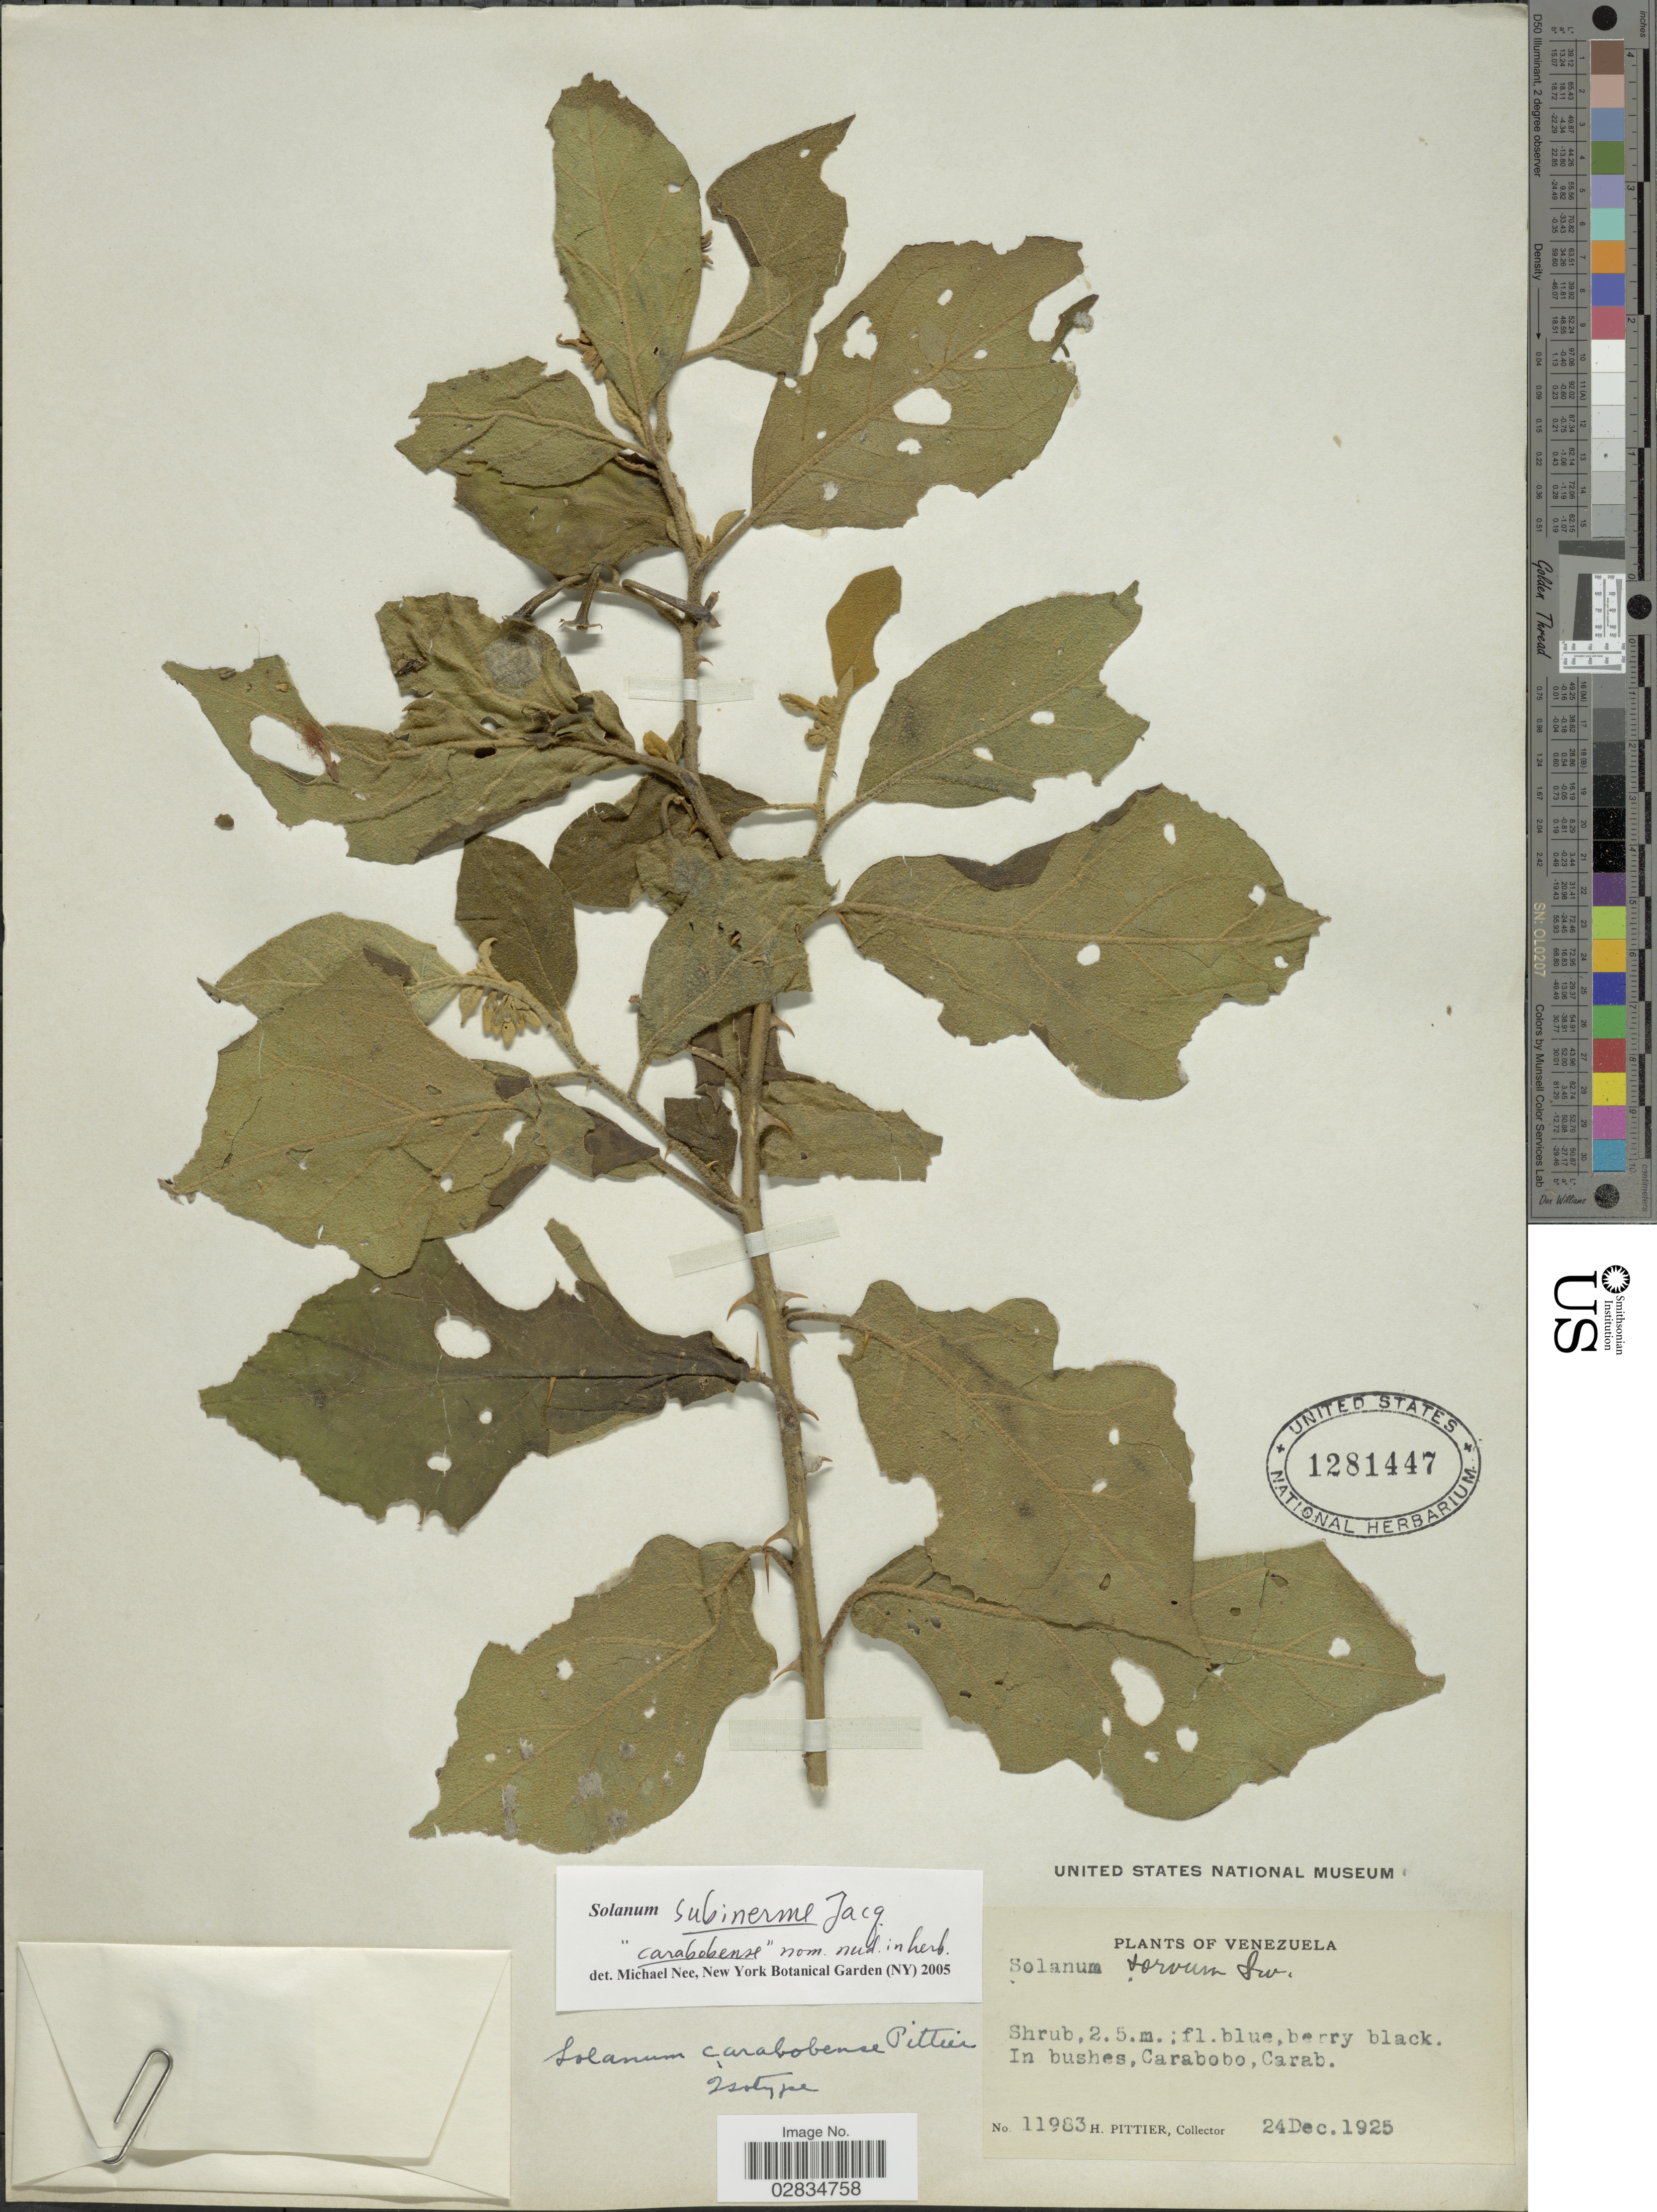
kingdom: Plantae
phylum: Tracheophyta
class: Magnoliopsida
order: Solanales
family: Solanaceae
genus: Solanum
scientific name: Solanum subinerme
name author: Jacq.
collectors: H. F. Pittier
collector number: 11983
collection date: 1925-12-24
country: Venezuela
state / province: Carabobo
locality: Carab.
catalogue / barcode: US 1281447